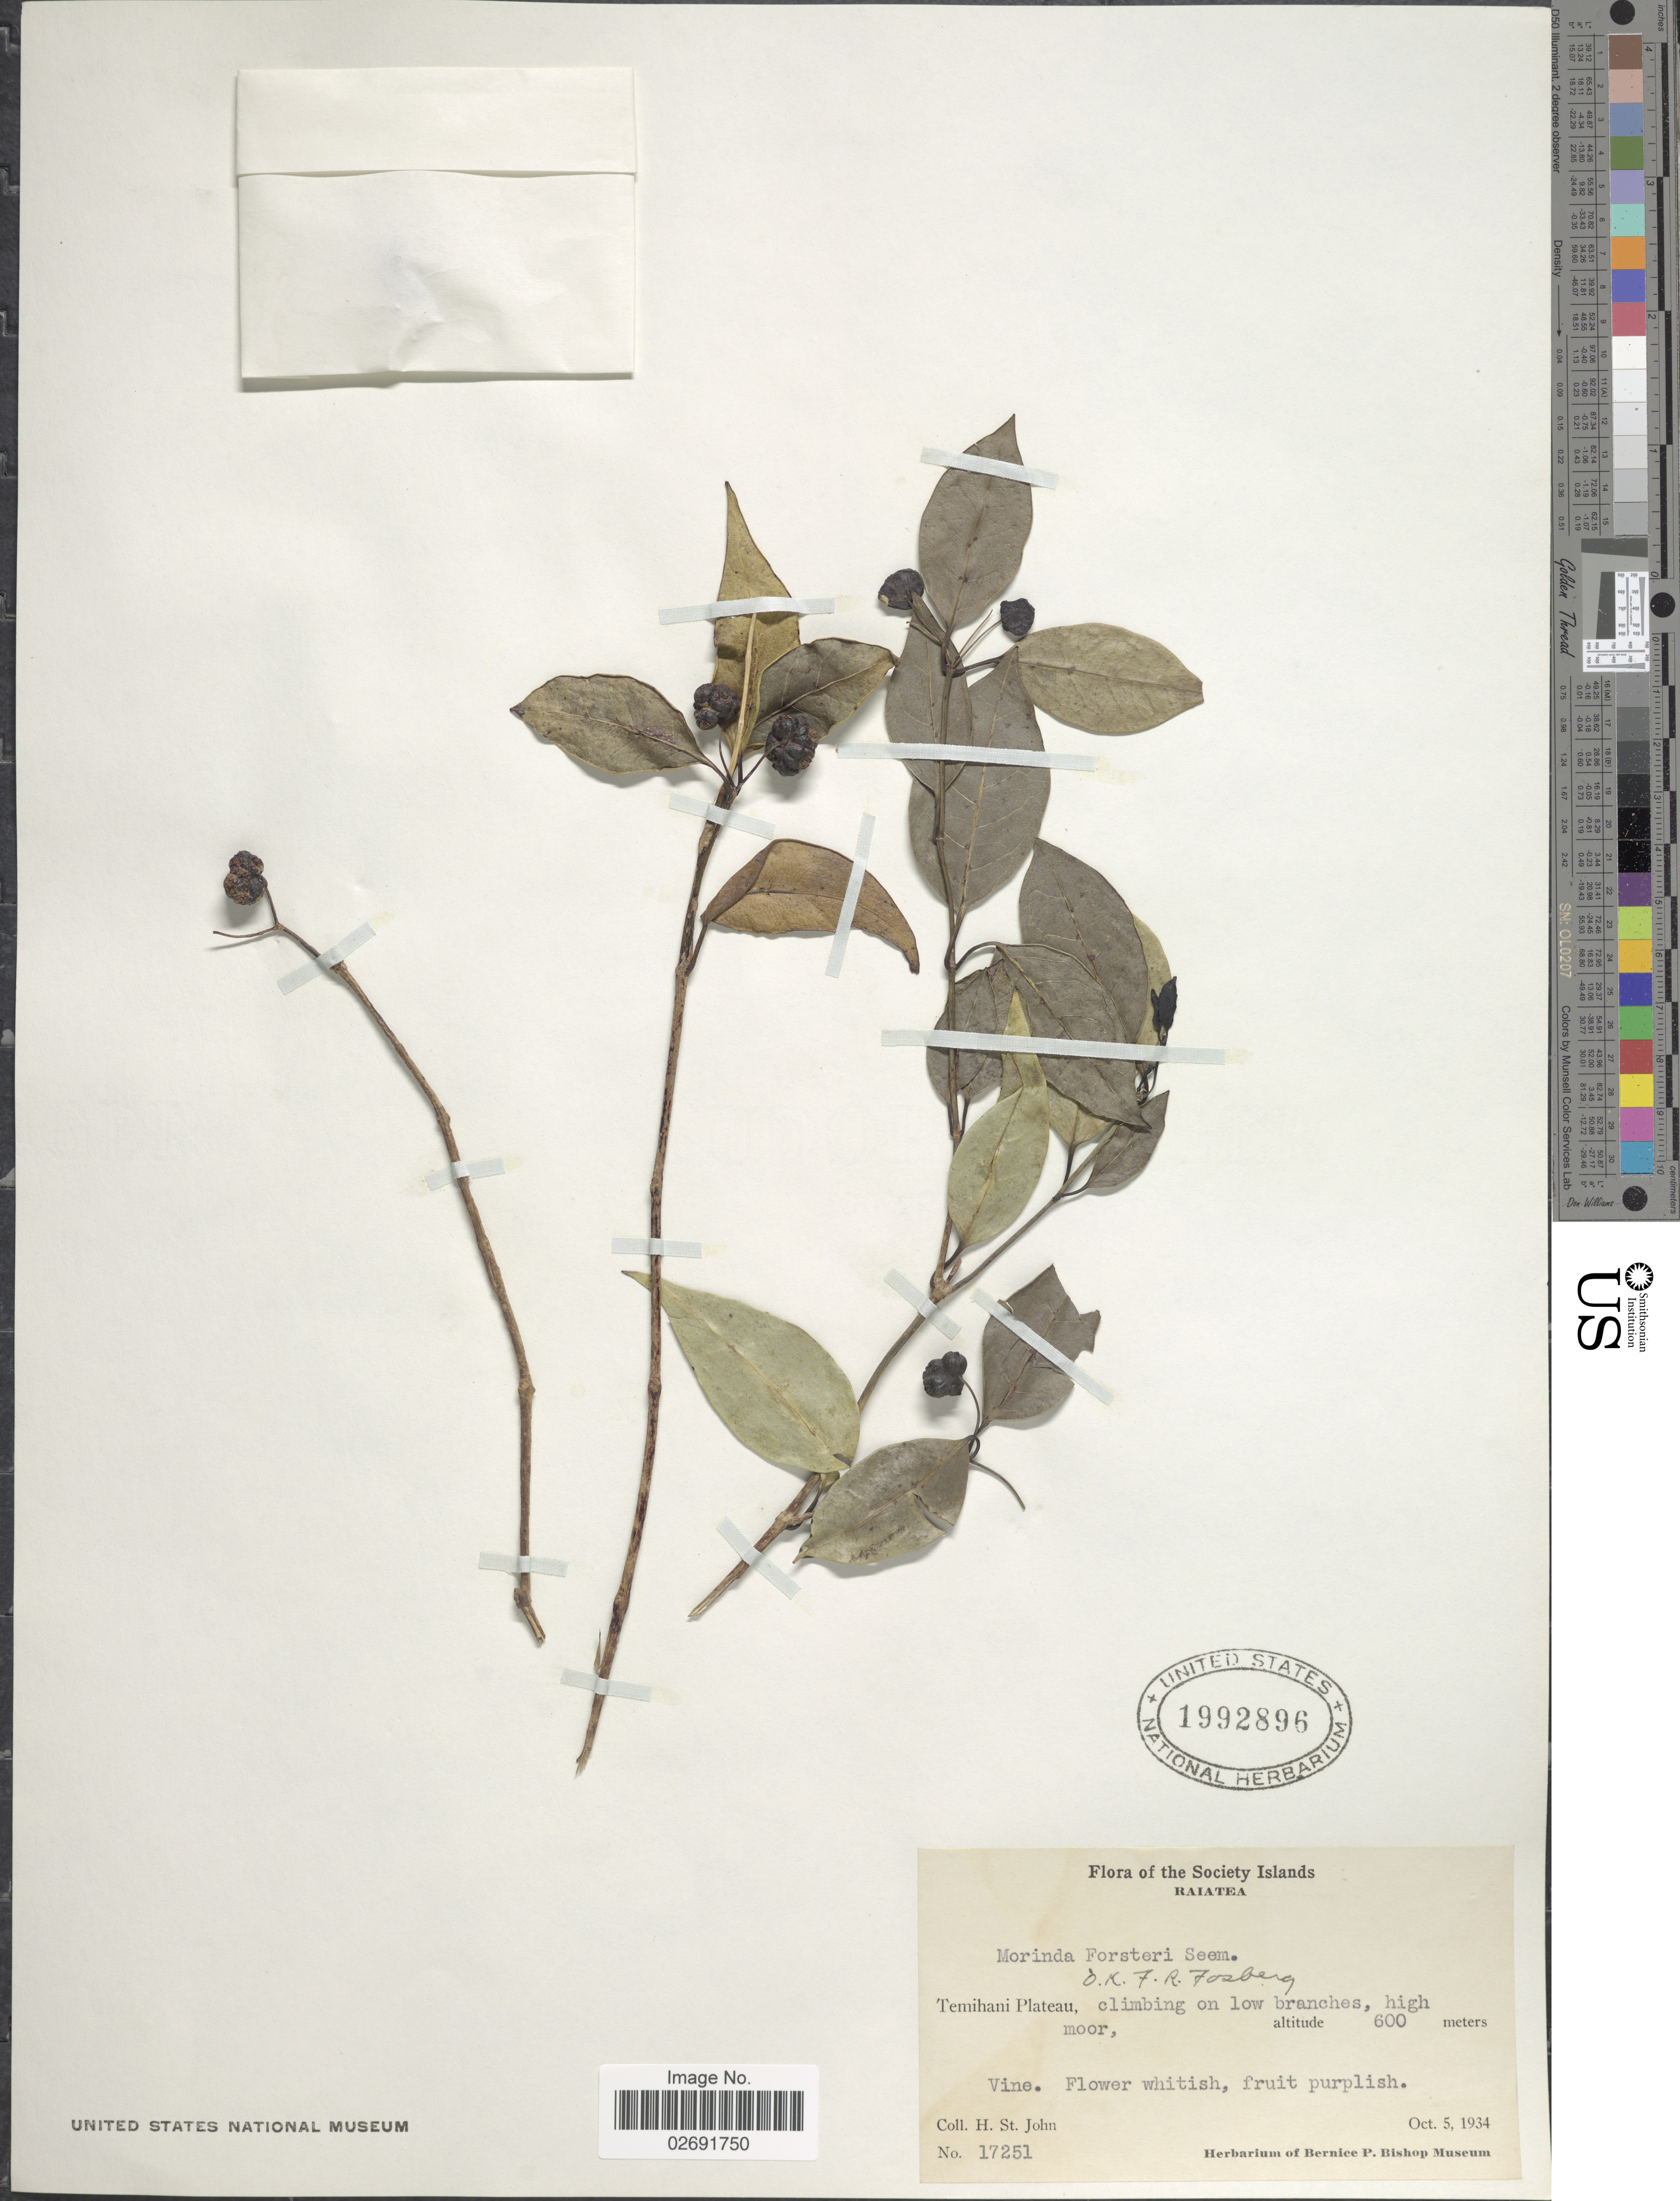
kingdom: Plantae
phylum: Tracheophyta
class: Magnoliopsida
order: Gentianales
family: Rubiaceae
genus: Gynochthodes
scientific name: Gynochthodes umbellata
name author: (L.) Razafim. & B. Bremer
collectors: H. St. John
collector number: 17251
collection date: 1934-10-05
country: French Polynesia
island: Raiatea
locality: Society Islands. Raiatea. Temihani Plateau.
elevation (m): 600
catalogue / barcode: US 1992896